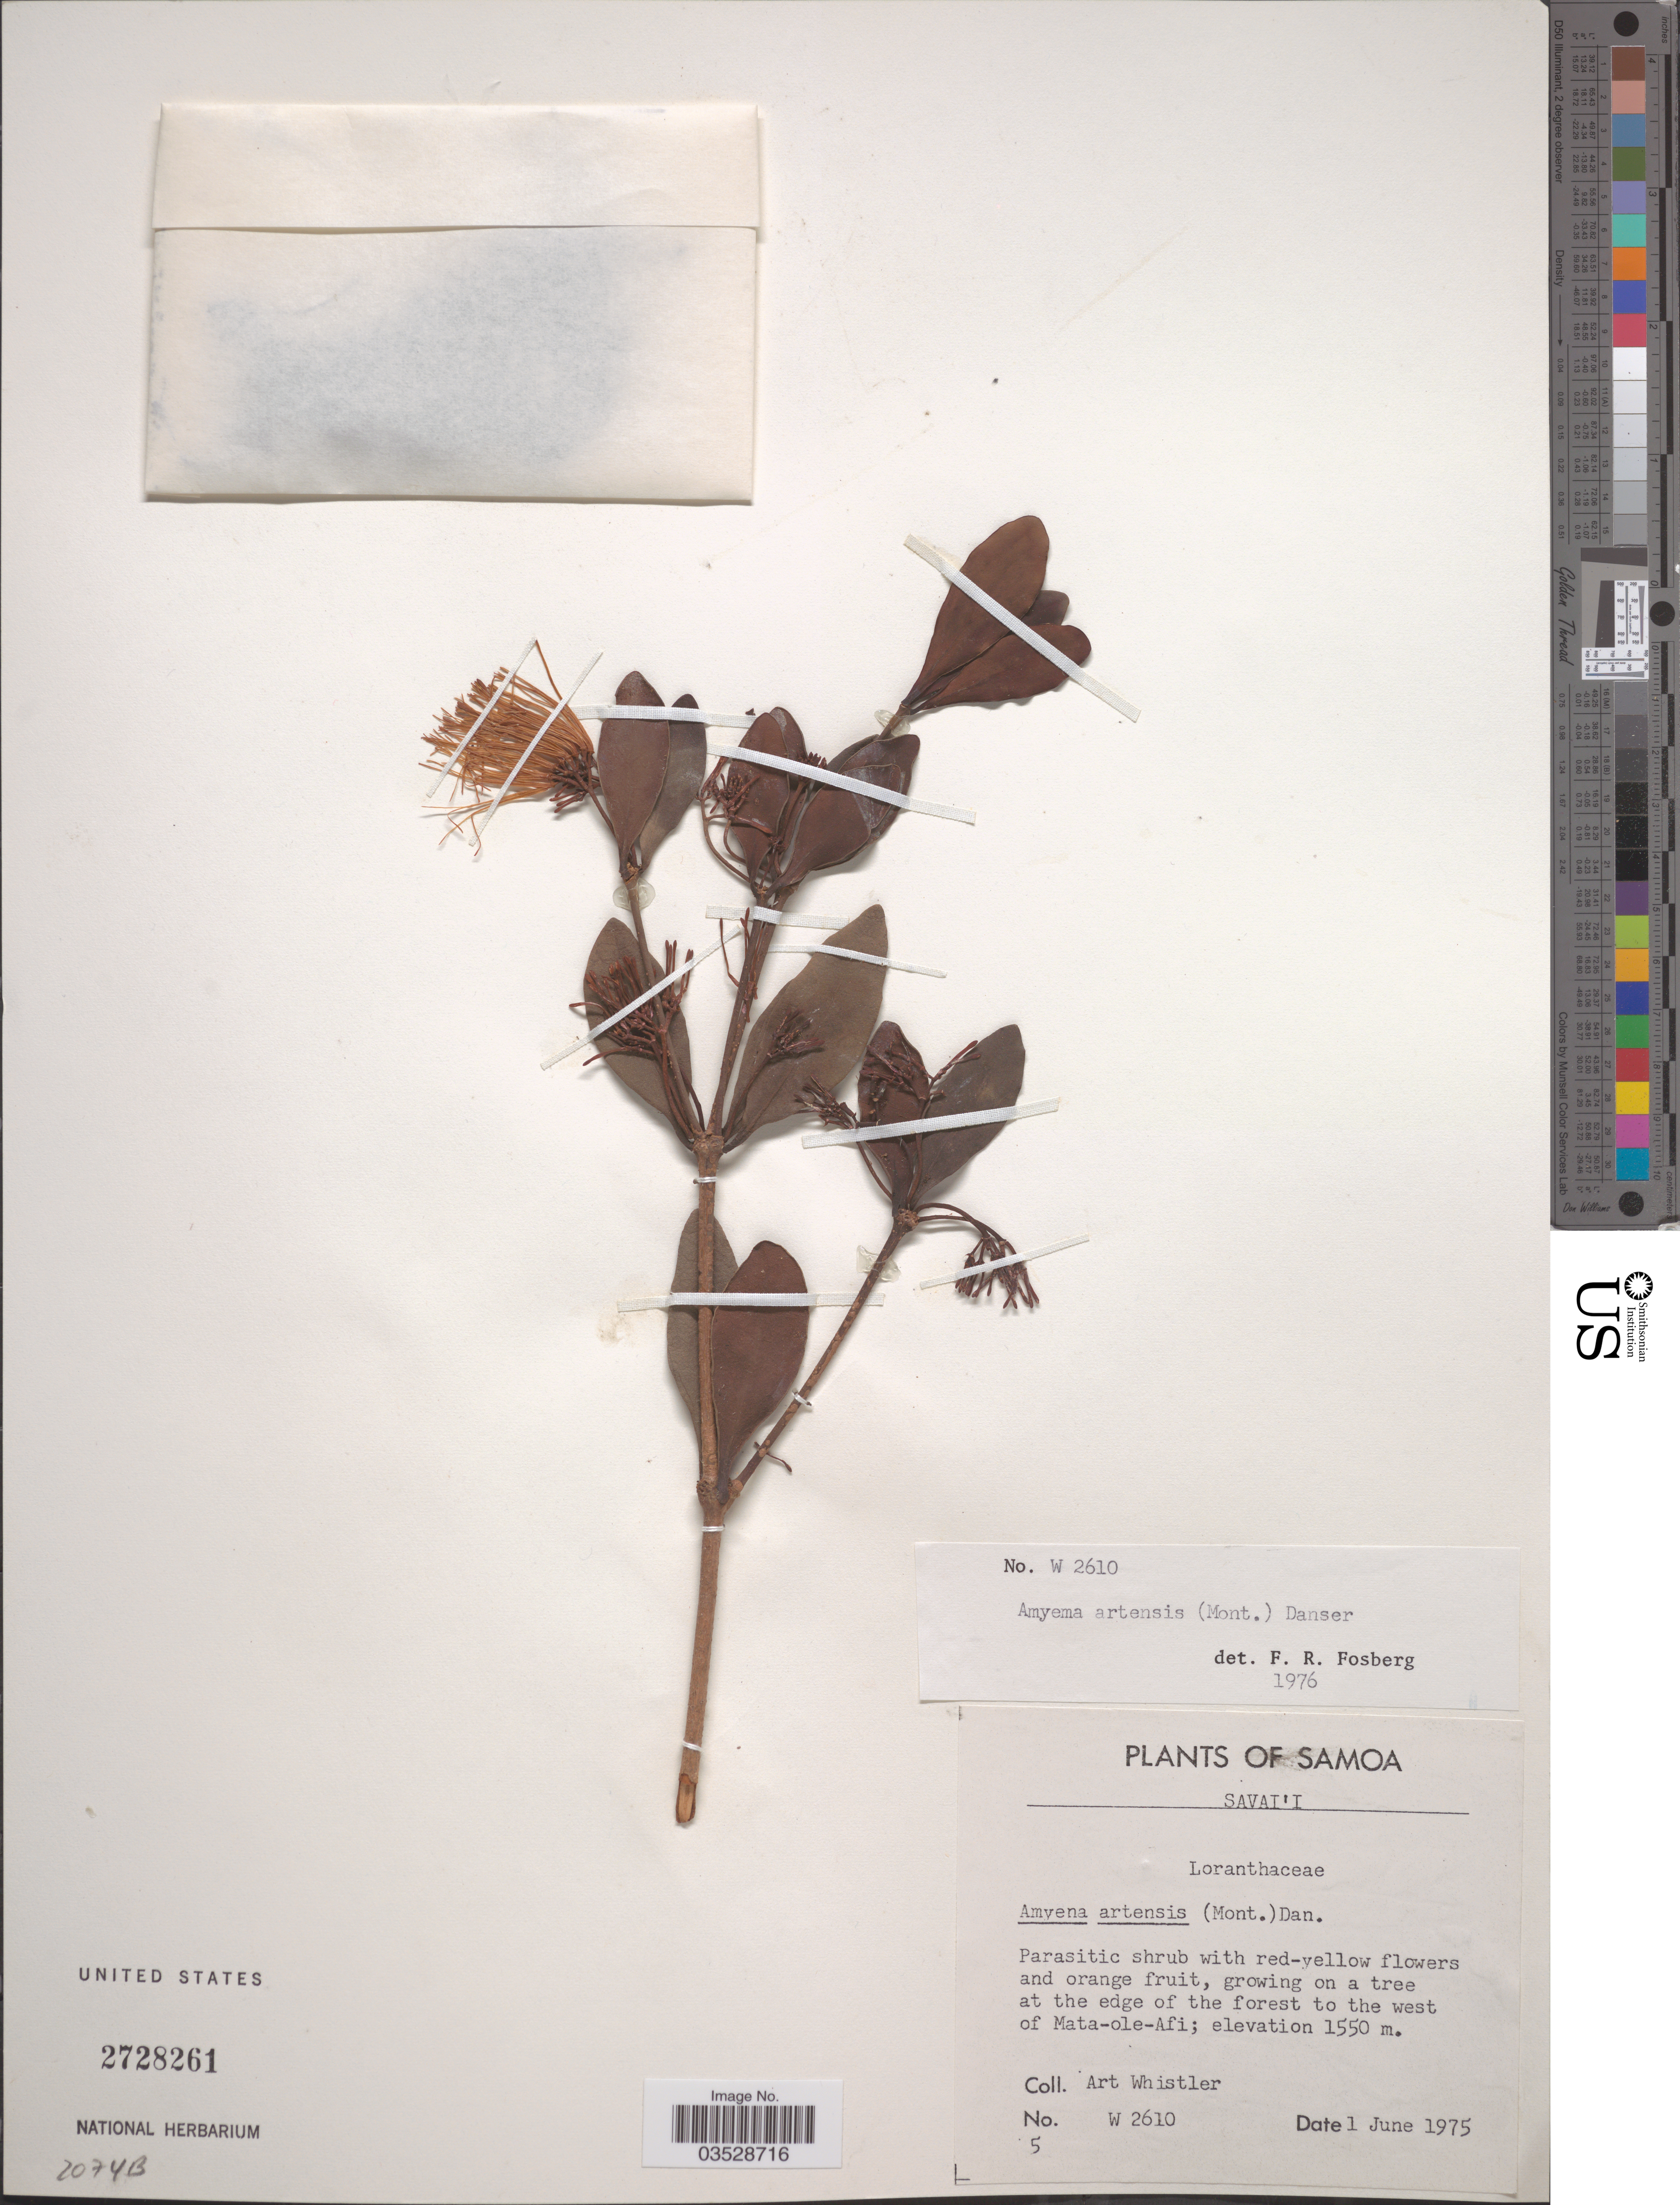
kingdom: Plantae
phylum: Tracheophyta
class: Magnoliopsida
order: Santalales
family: Loranthaceae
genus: Amyema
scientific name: Amyema artensis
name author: Danser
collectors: A. Whistler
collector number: W 2610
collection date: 1975-06-01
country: Samoa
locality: Samoa, Savai'i. At the edge of the forest to the west of Mata-ole-Afi.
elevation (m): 1550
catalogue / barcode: US 2728261